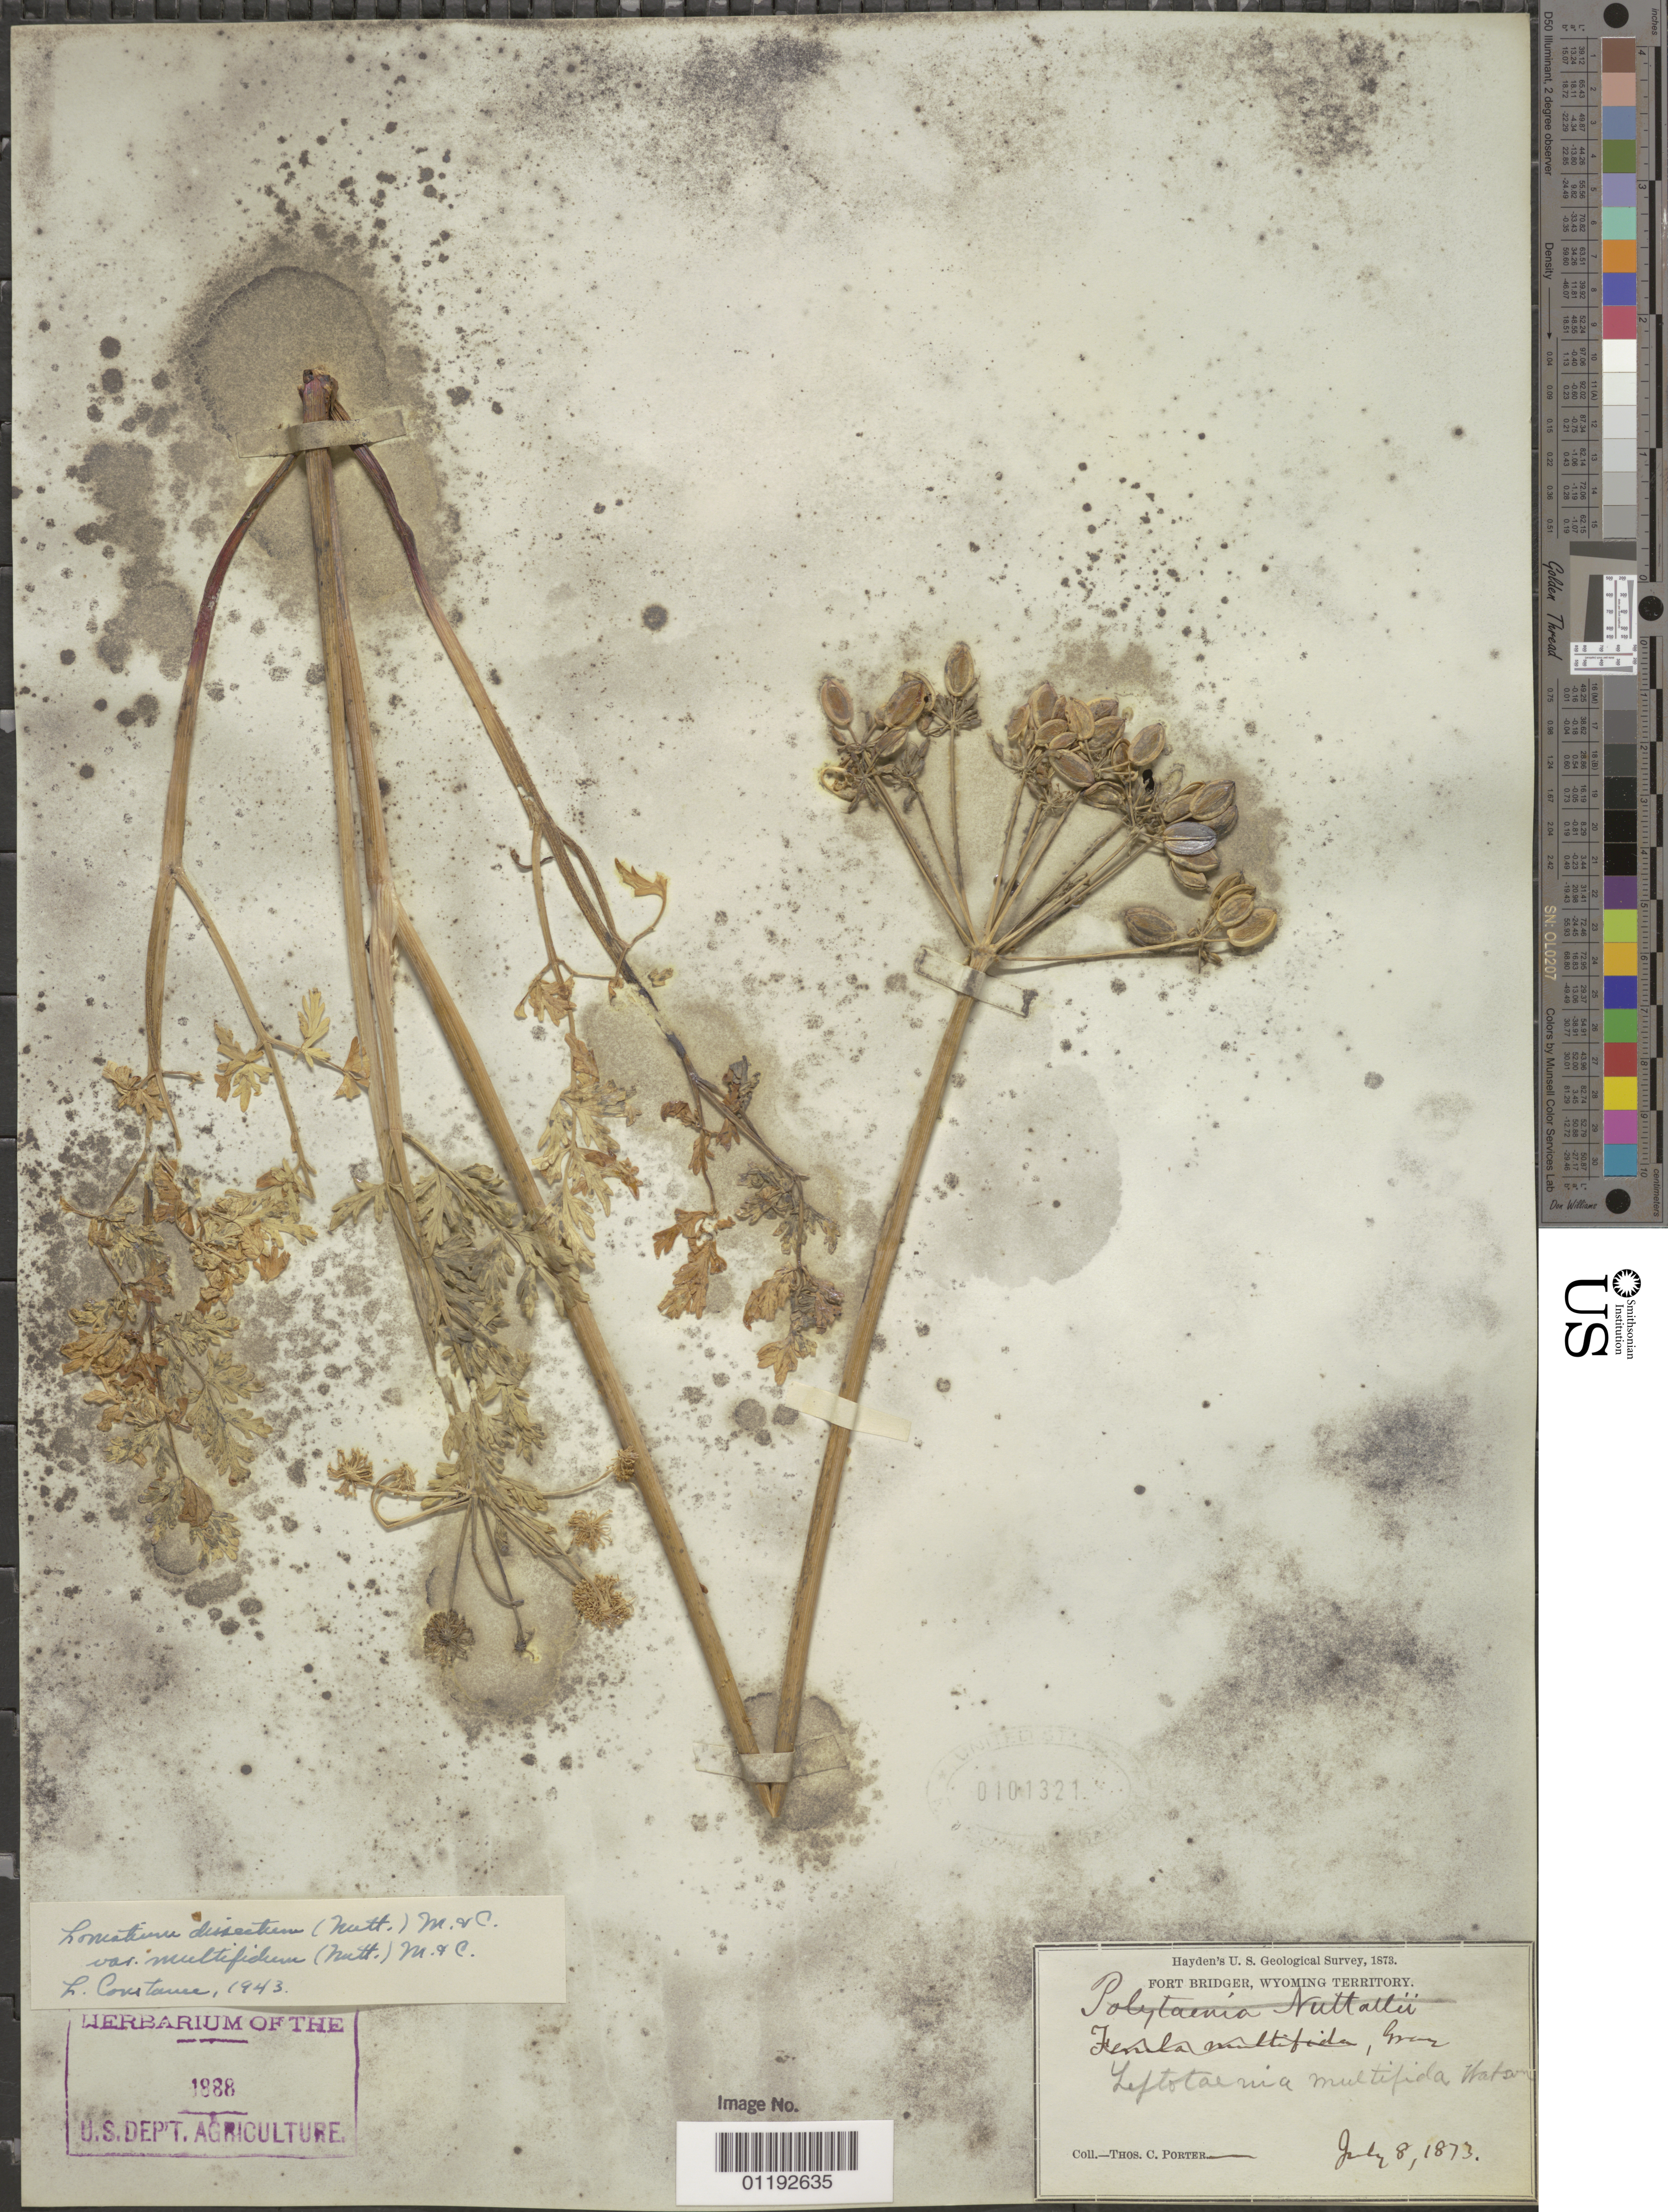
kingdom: Plantae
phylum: Tracheophyta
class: Magnoliopsida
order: Apiales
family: Apiaceae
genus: Lomatium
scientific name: Lomatium dissectum var. multifidum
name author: (Nutt.) Mathias & Constance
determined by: Constance, L., (UC), University of California Berkeley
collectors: T. C. Porter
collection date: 1873-07-08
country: United States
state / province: Wyoming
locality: Fort Bridger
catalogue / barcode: US 101321